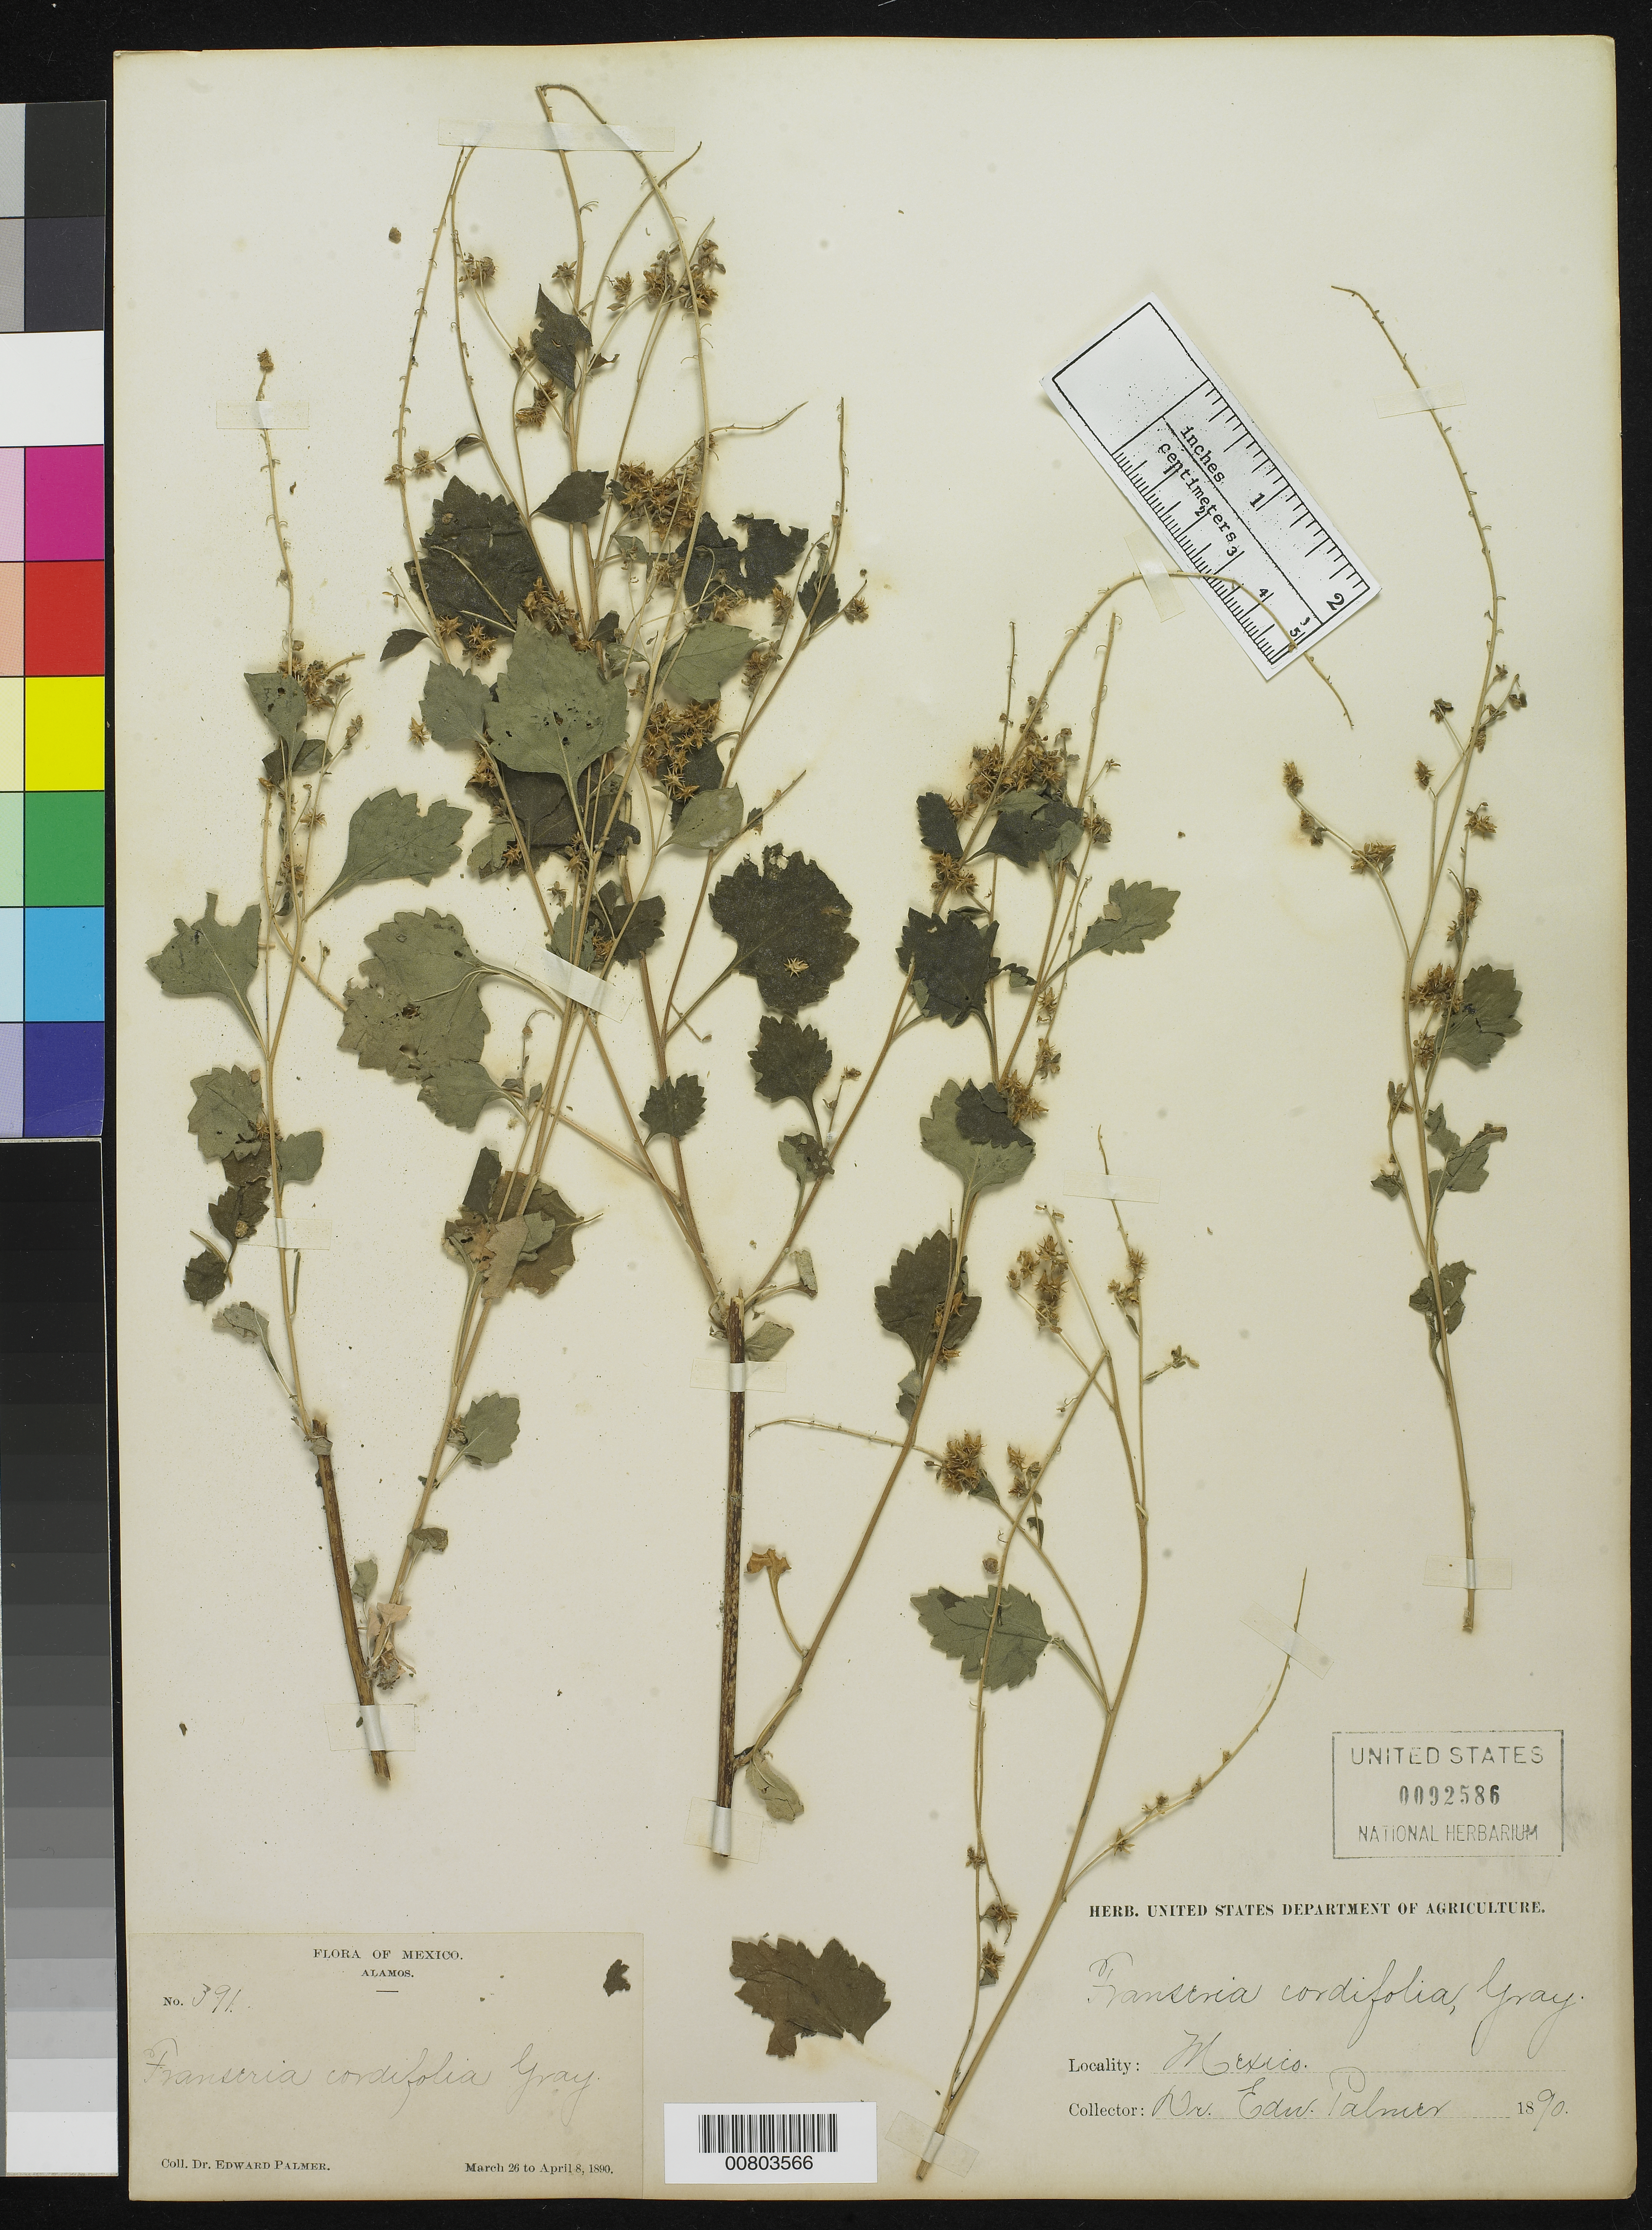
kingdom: Plantae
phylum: Tracheophyta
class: Magnoliopsida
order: Asterales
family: Asteraceae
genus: Franseria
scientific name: Franseria cordifolia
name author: A. Gray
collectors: E. Palmer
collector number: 391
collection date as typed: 26 Mar 1890 to 08 Apr 1890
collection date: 1890-03-26/1890-04-08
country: Mexico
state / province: Sonora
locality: Alamos, Sonora.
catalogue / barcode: US 92586